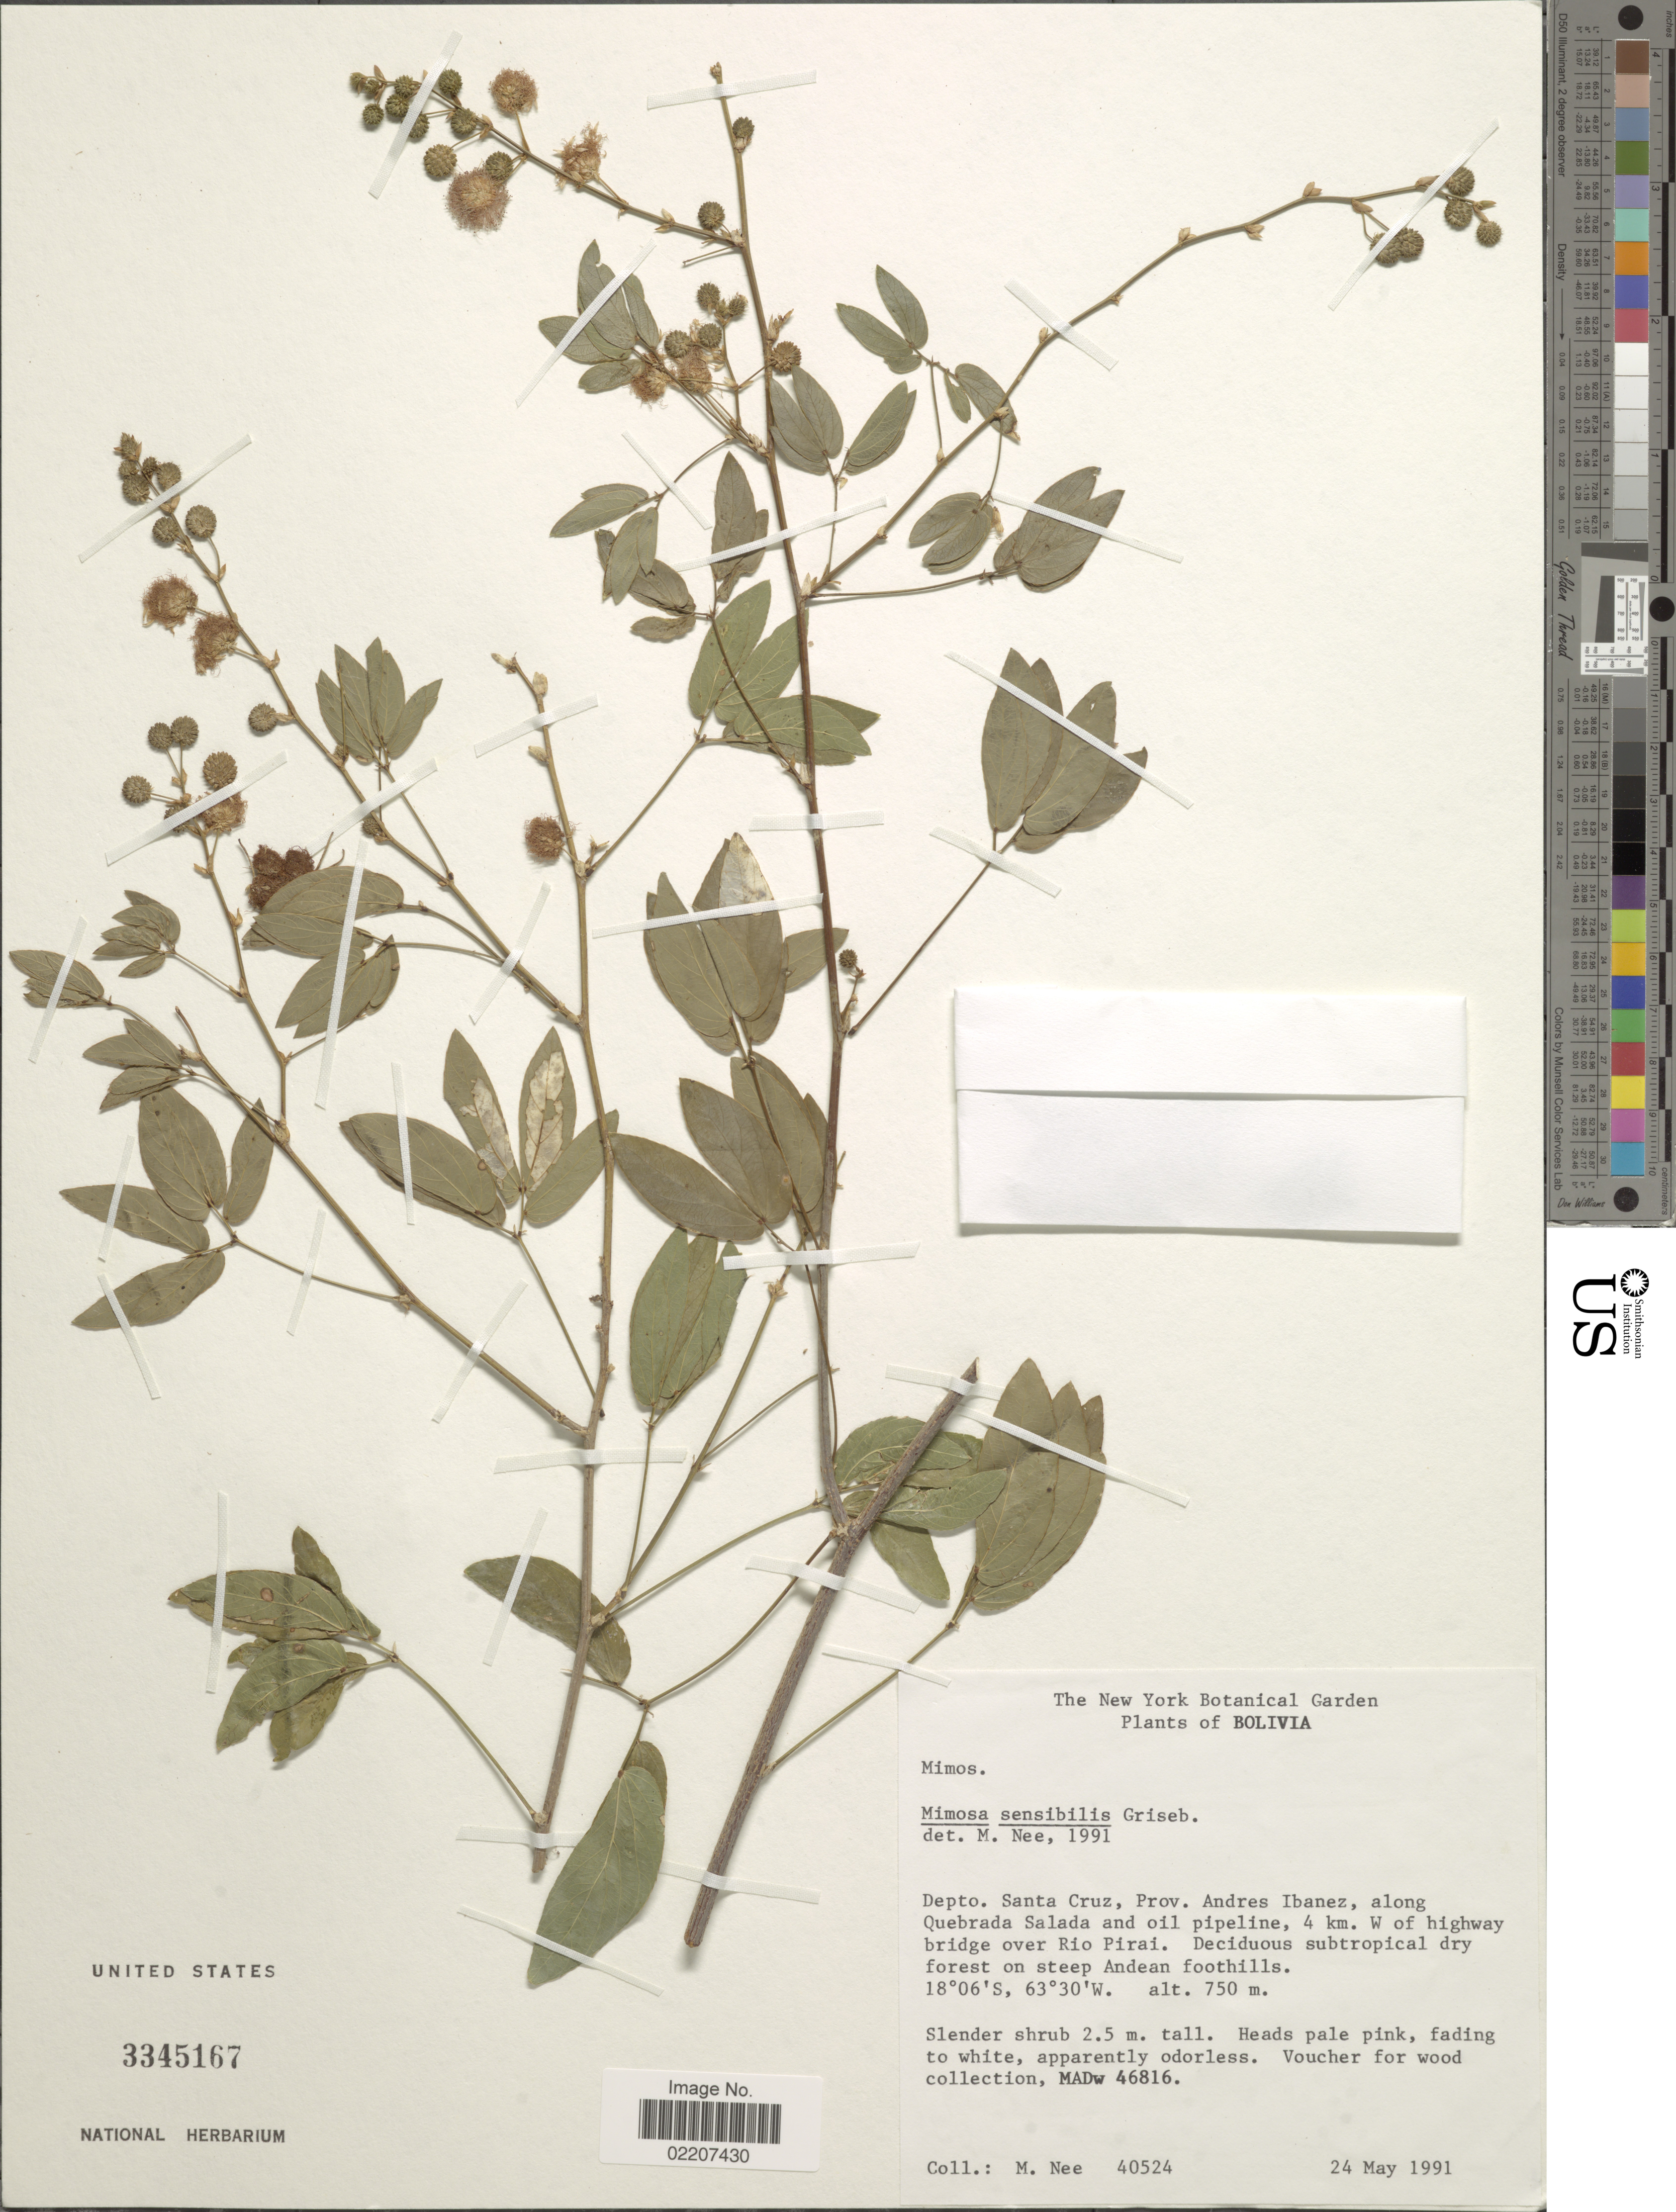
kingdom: Plantae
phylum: Tracheophyta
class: Magnoliopsida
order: Fabales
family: Fabaceae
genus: Mimosa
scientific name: Mimosa sensibilis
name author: Griseb.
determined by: Nee, M.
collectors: M. Nee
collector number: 40524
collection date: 1991-05-24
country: Bolivia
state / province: Santa Cruz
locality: Depto. Santa Cruz, Prov. Andres Ibanez, along Quebrada Salada and oil pipeline, 4 km. W of highway bridge over Rio Pirai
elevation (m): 750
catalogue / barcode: US 3345167